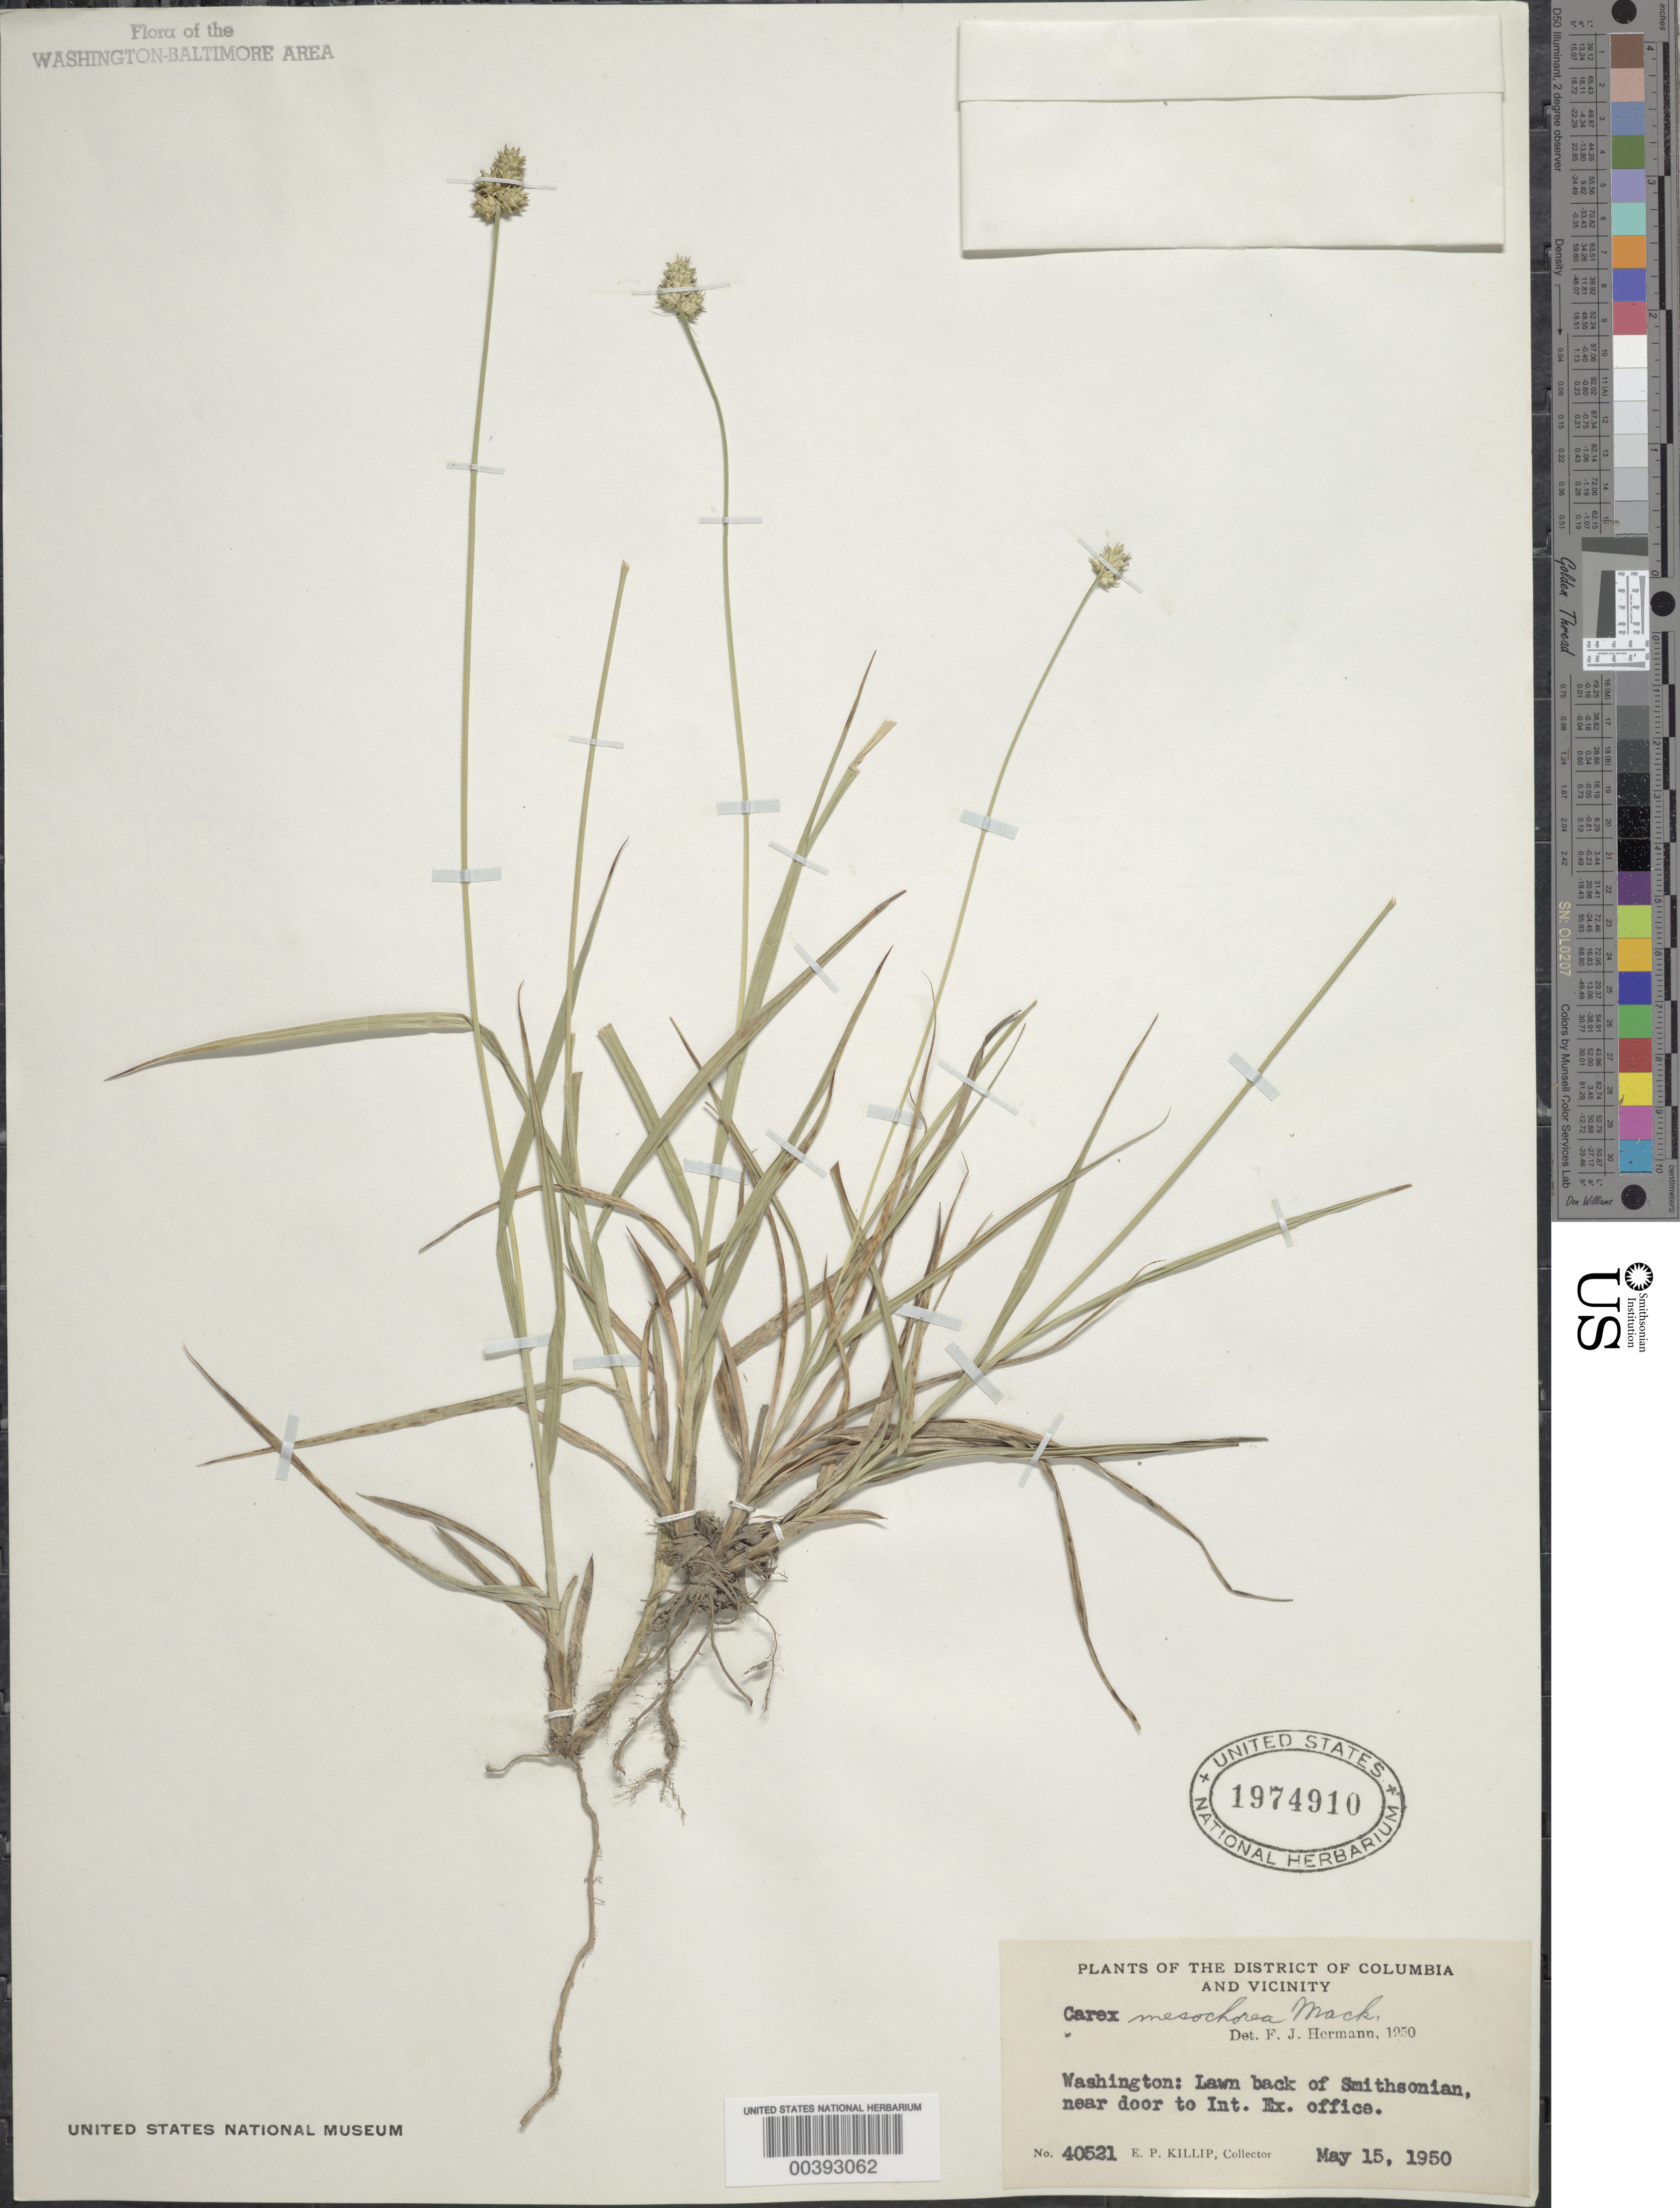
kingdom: Plantae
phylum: Tracheophyta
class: Liliopsida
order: Poales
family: Cyperaceae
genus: Carex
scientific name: Carex mesochorea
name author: Mack.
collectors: E. P. Killip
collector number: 40521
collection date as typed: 15 May 1950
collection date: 1950-05-15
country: United States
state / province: District of Columbia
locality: Smithsonian Yard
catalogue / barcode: US 1974910